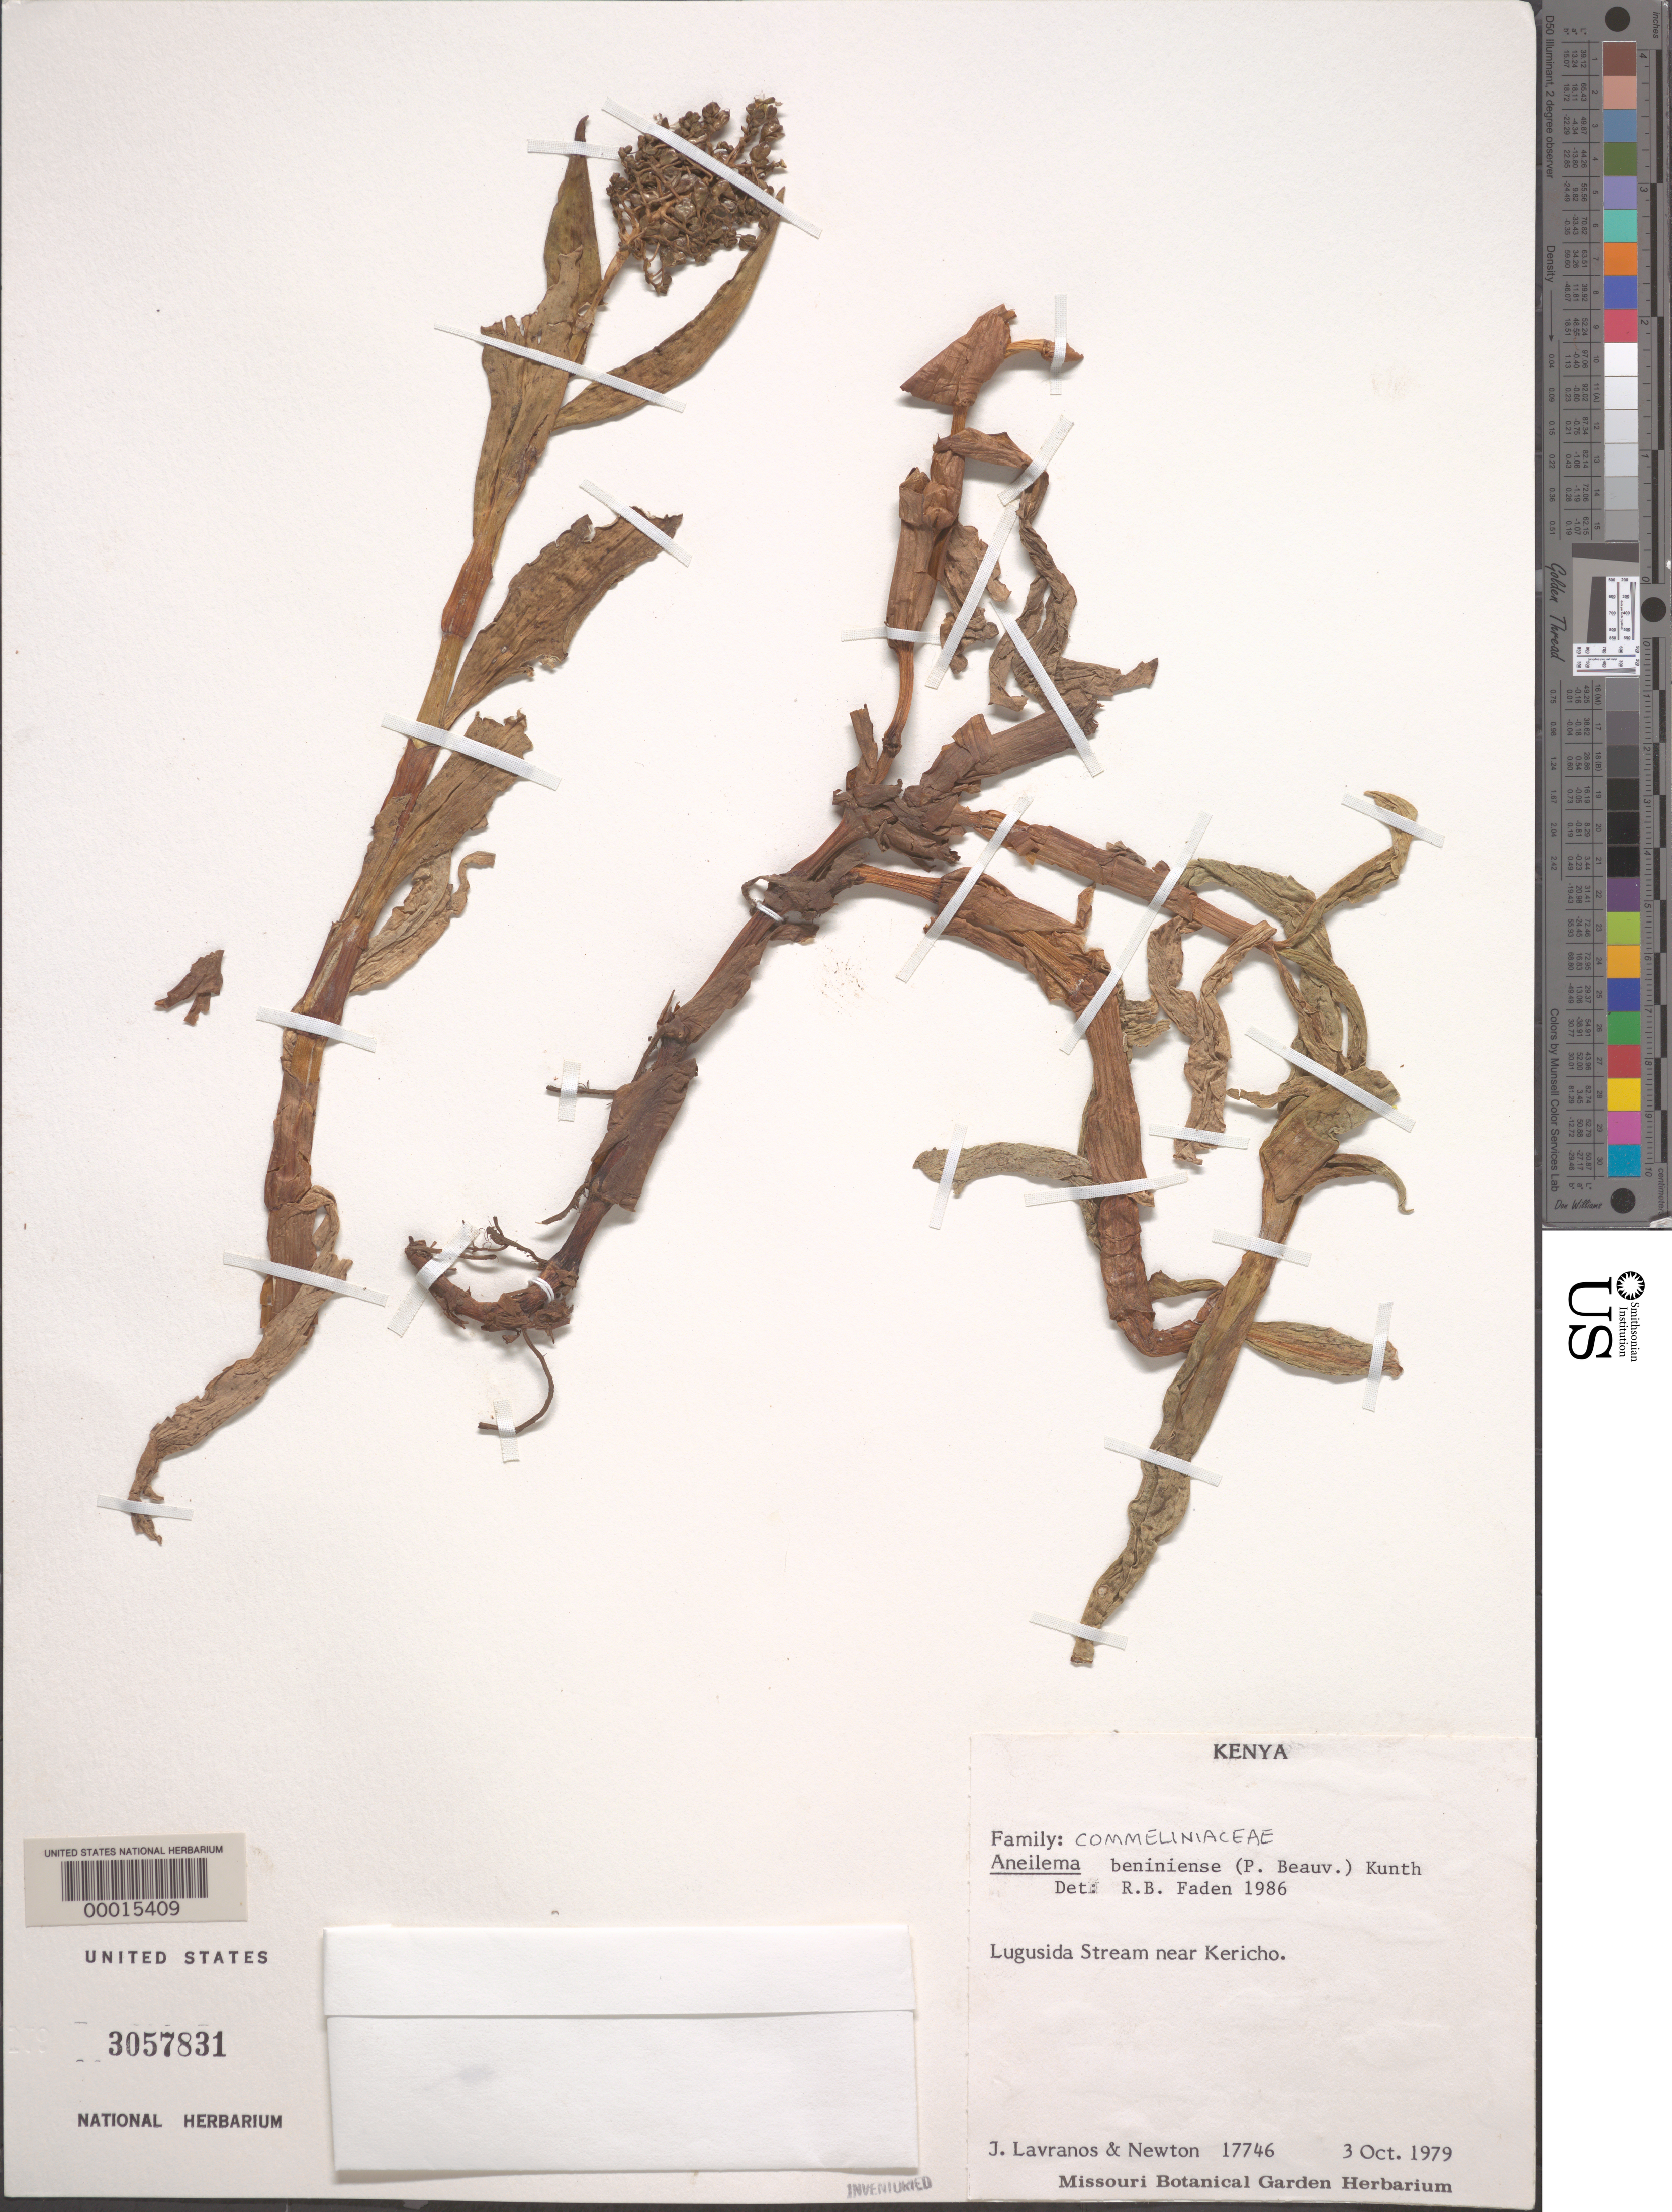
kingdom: Plantae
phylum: Tracheophyta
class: Liliopsida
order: Commelinales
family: Commelinaceae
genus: Aneilema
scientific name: Aneilema beniniense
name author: (P. Beauv.) Kunth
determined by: Faden, Robert B., (US), Smithsonian Institution - National Museum of Natural History (UNITED STATES)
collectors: J. Lavranos & -. Newton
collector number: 17746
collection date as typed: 03 Oct 1979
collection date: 1979-10-03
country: Kenya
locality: Lugusida stream near kericho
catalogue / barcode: US 3057831